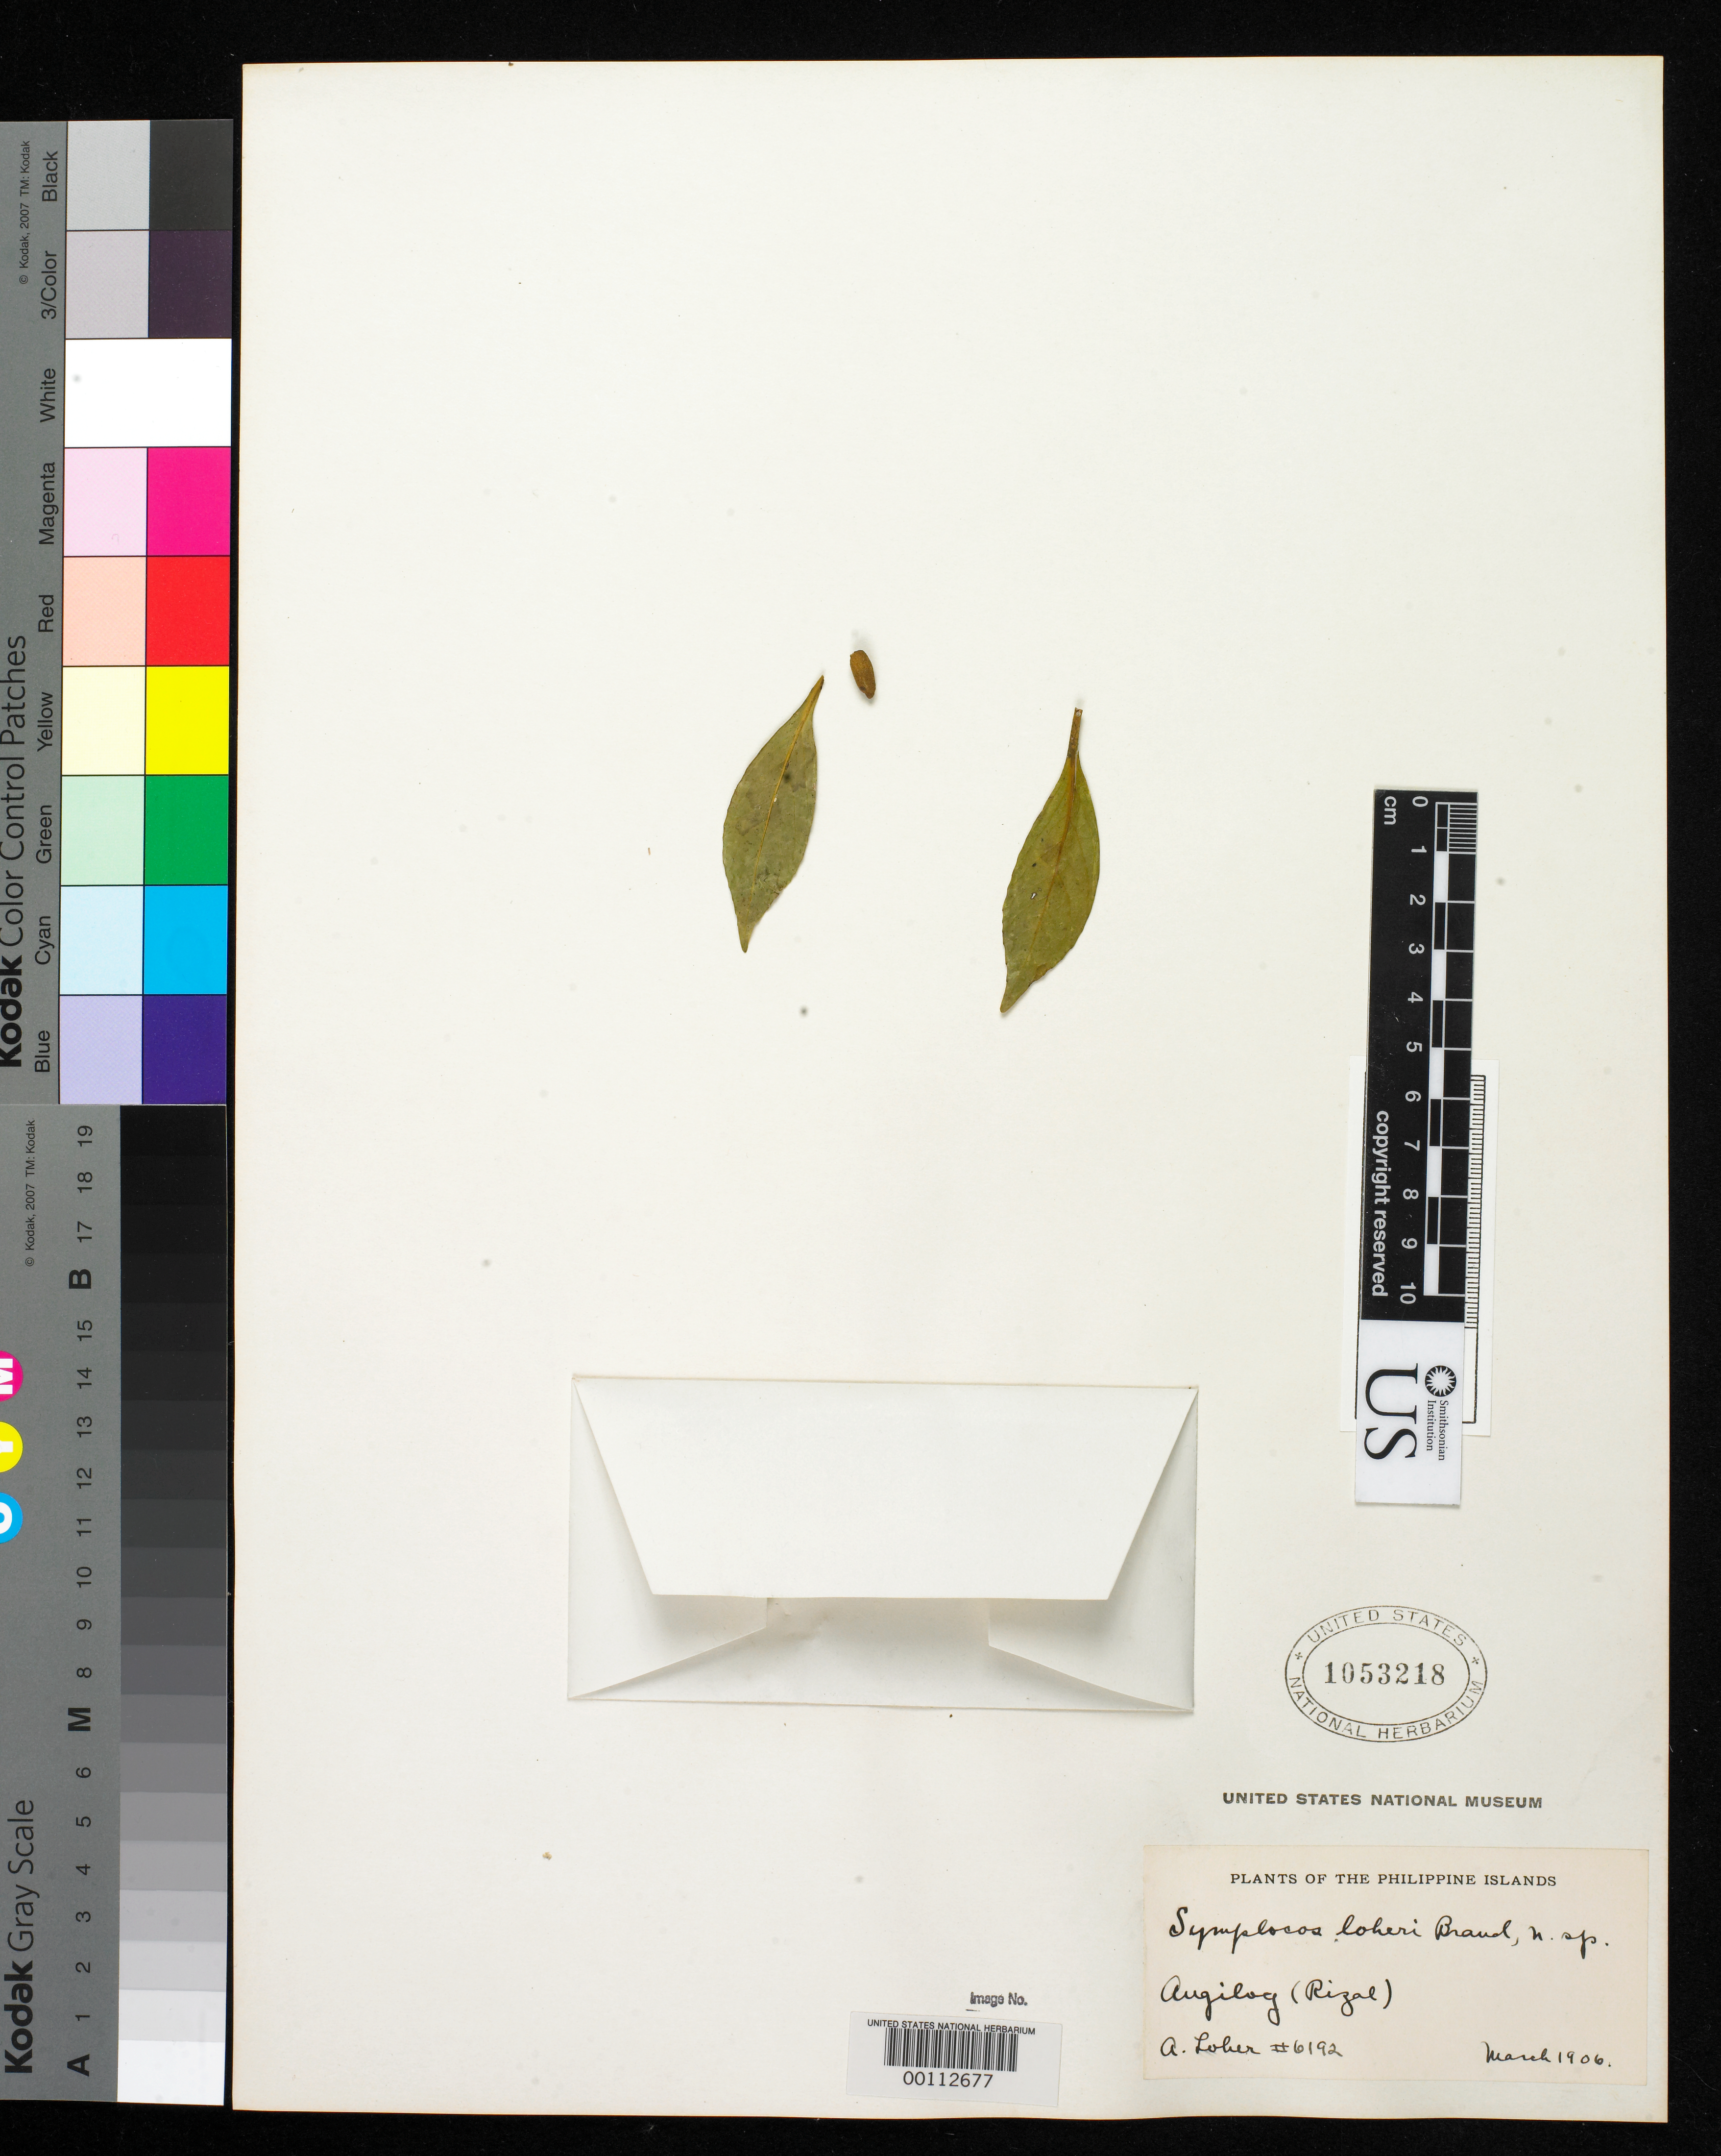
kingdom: Plantae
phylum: Tracheophyta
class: Magnoliopsida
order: Ericales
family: Symplocaceae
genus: Symplocos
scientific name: Symplocos loheri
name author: Brand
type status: Isotype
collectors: A. Loher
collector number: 6192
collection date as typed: Mar 1906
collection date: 1906-03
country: Philippines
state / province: Calabarzon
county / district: Rizal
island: Luzon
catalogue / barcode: US 1053218